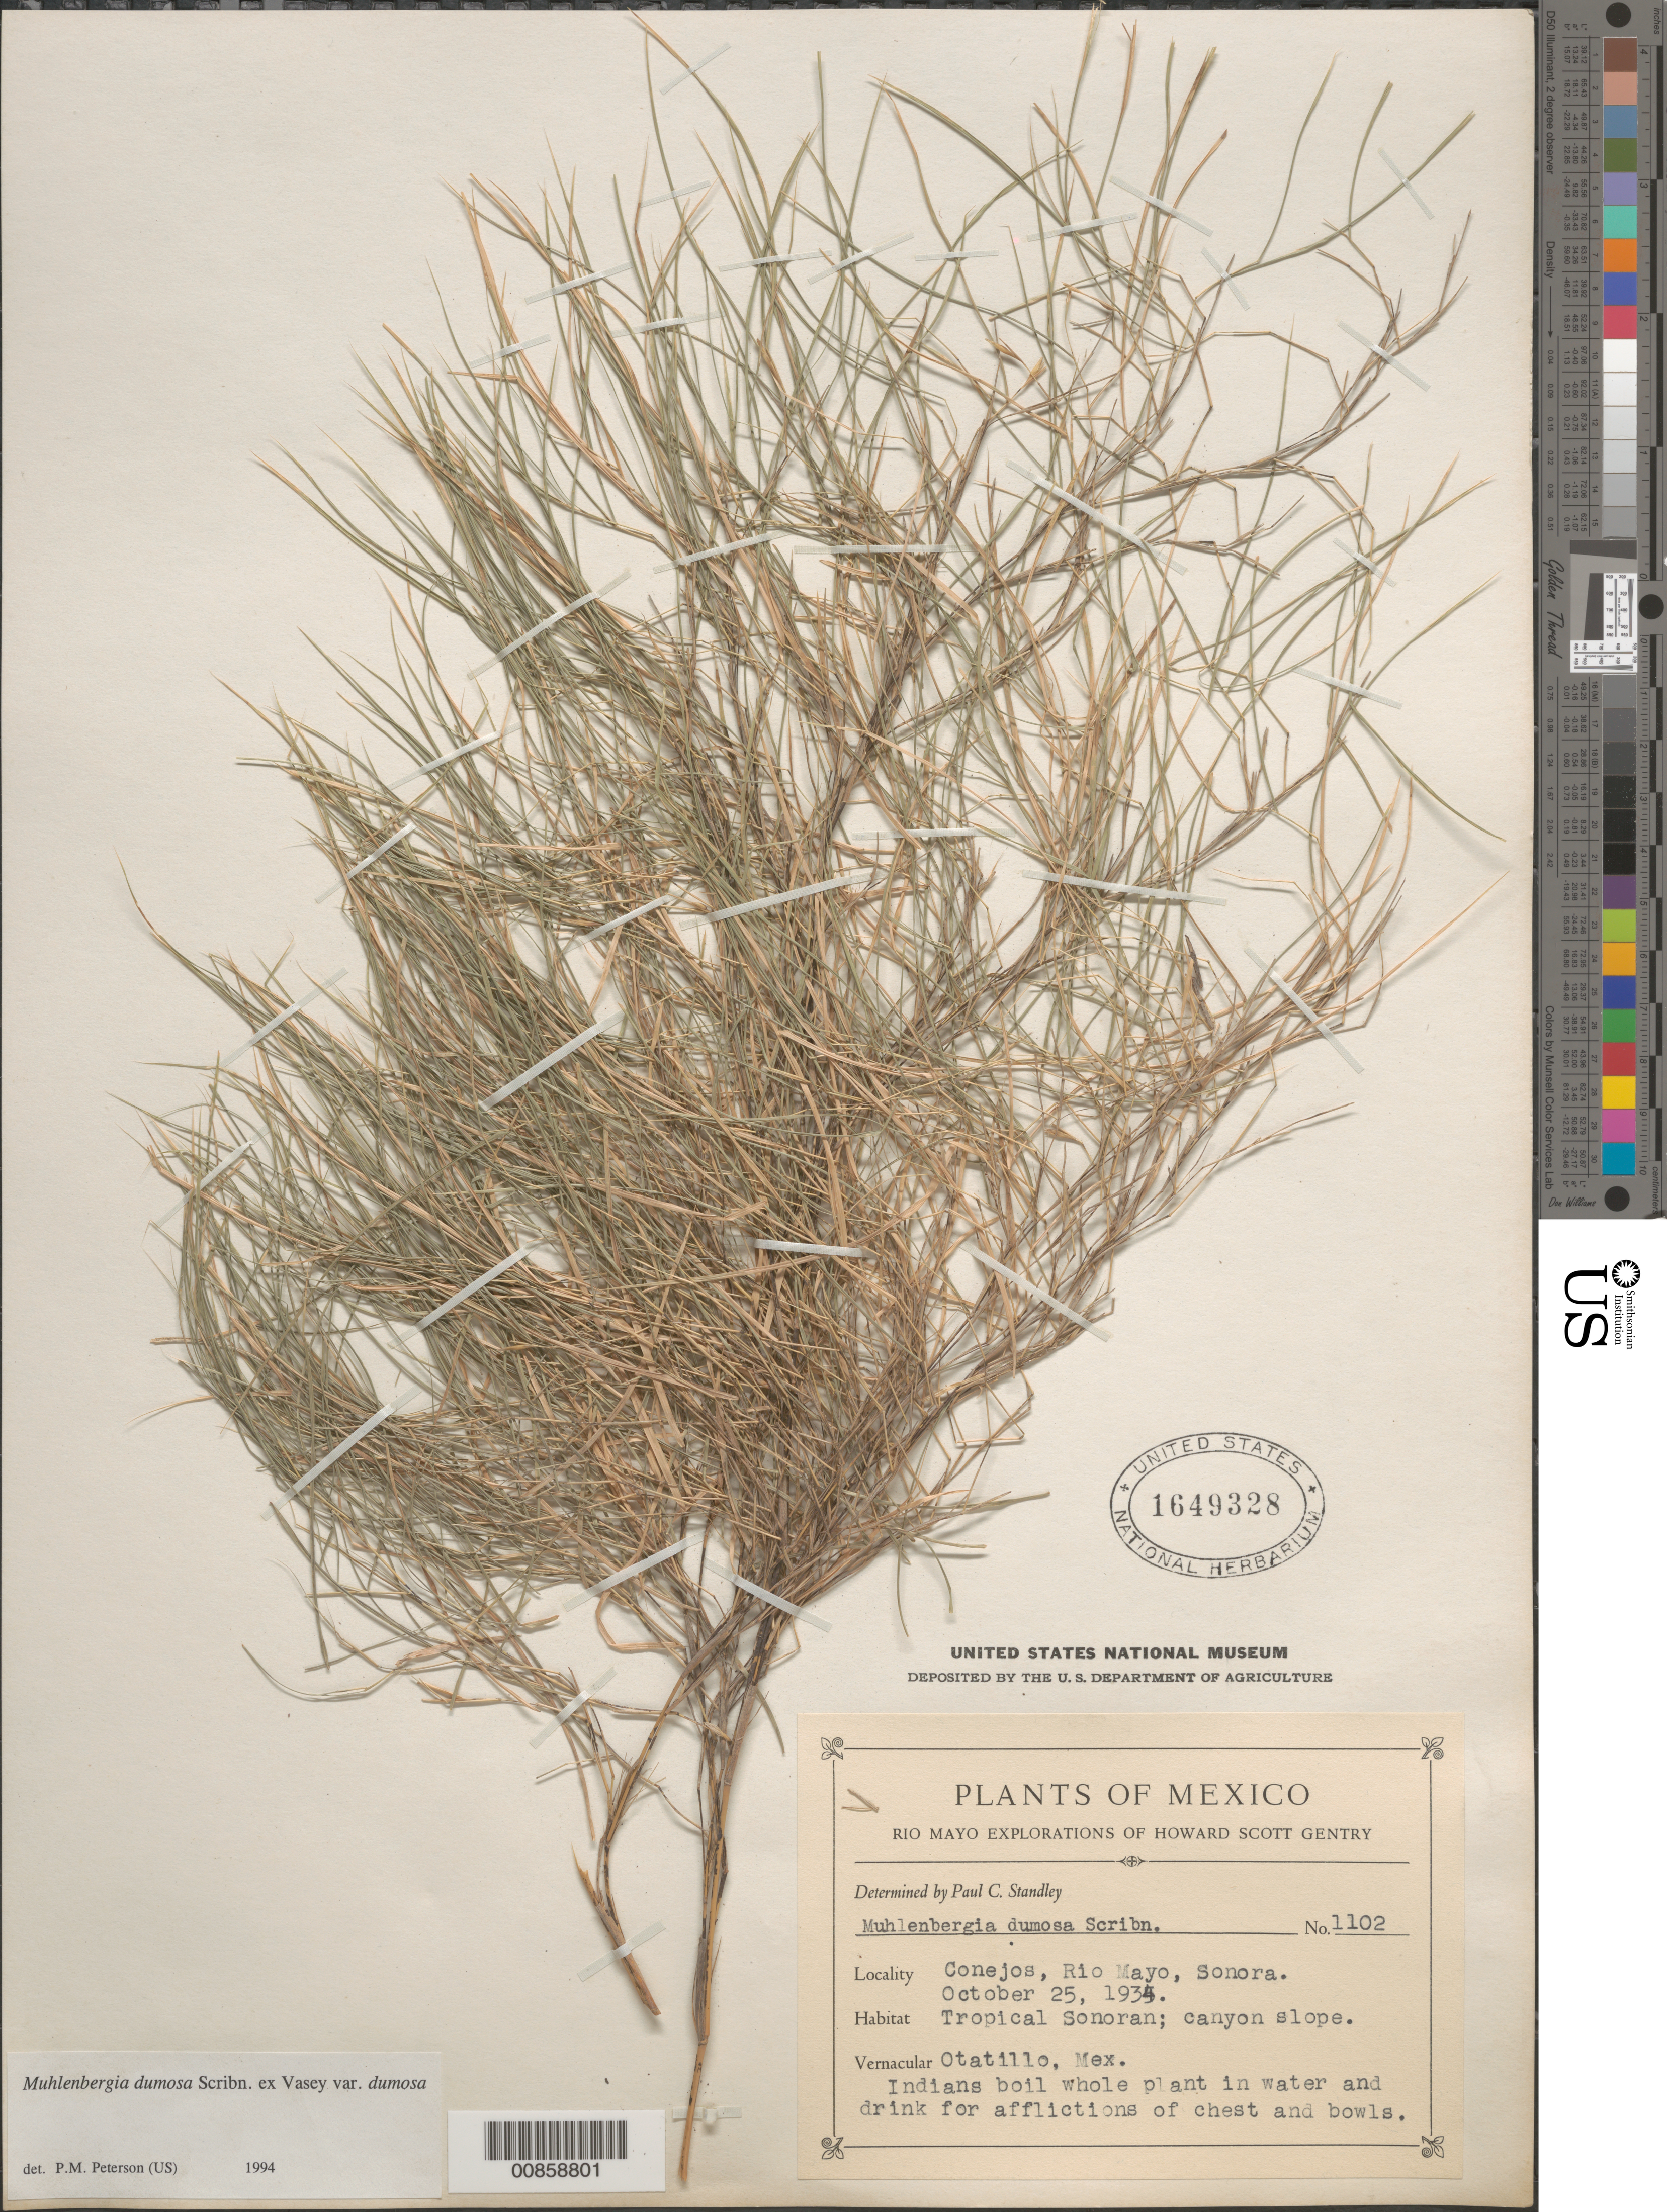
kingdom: Plantae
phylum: Tracheophyta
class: Liliopsida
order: Poales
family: Poaceae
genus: Muhlenbergia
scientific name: Muhlenbergia dumosa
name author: Scribn. ex Vasey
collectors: H. S. Gentry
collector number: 1102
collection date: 1934-10-25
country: Mexico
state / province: Sonora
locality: Rio Mayo Explorations. Conejos, Rio Mayo. Tropical Sonora.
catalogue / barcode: US 1649328